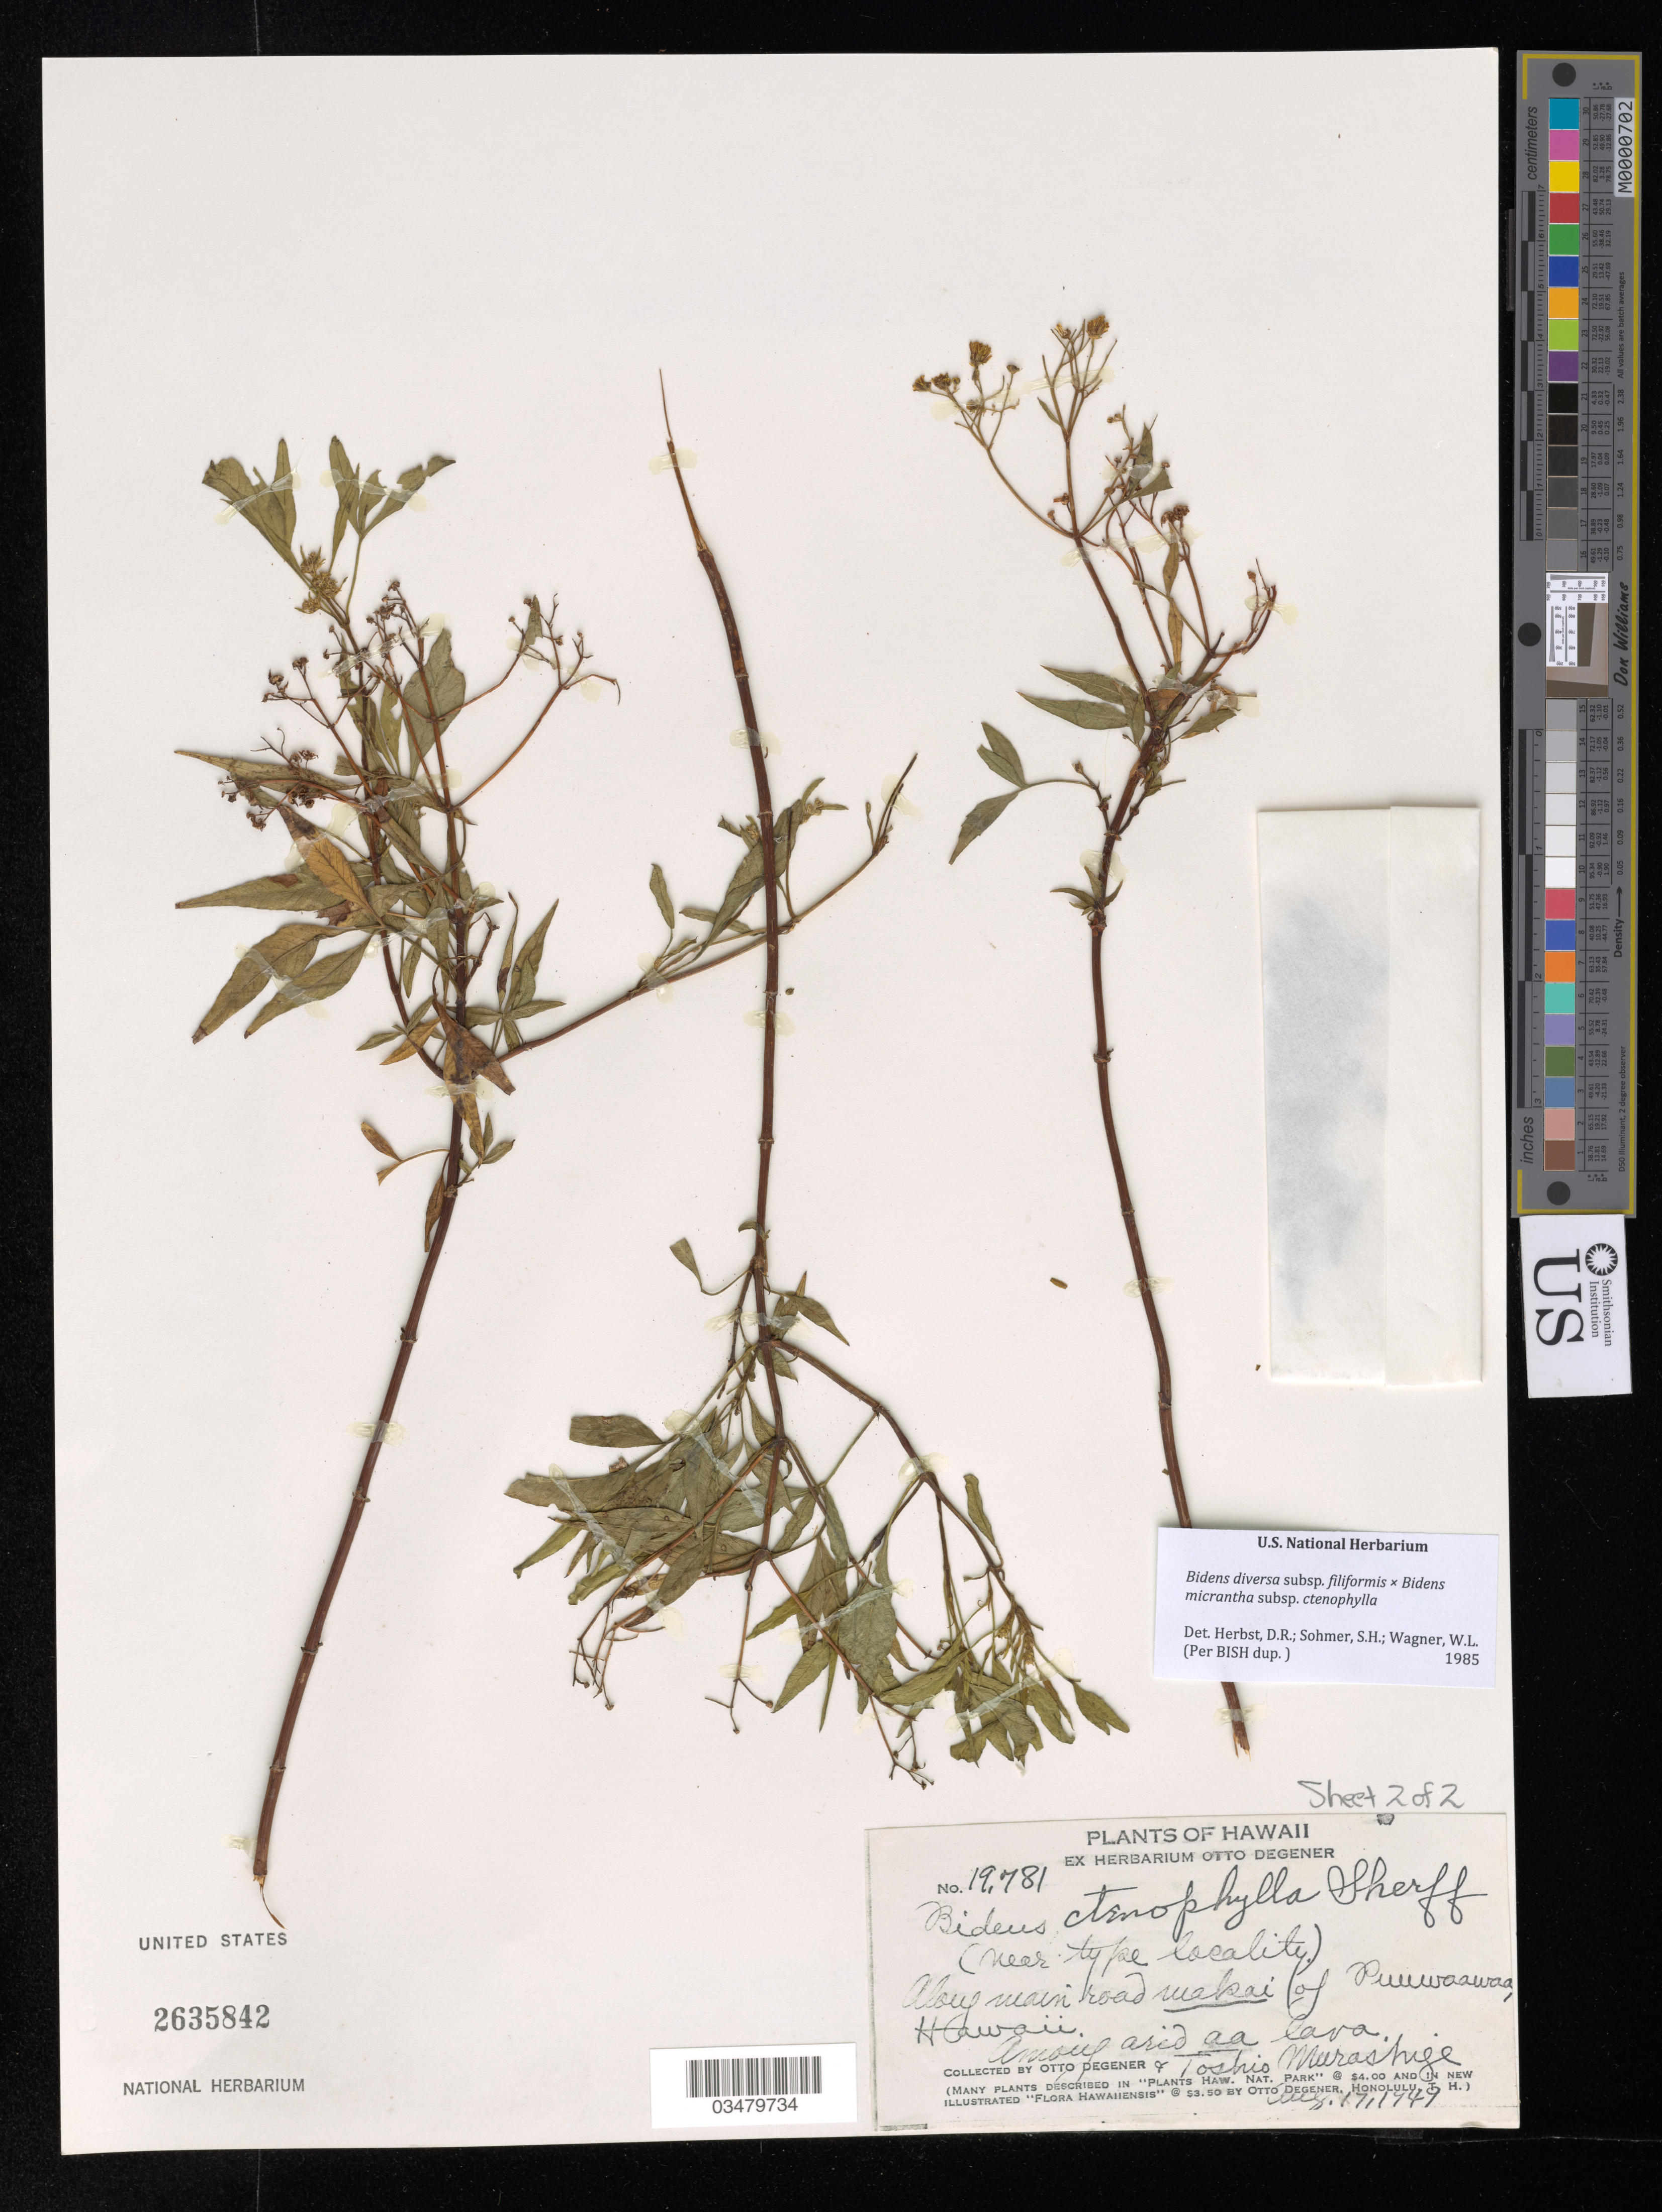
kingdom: Plantae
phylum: Tracheophyta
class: Magnoliopsida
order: Asterales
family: Asteraceae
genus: Bidens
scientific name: Bidens diversa subsp. filiformis x B. micrantha subsp. ctenophylla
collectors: O. Degener & T. Murashige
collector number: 19781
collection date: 1949-08-17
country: United States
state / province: Hawaii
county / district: Hawaii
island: Hawaii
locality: Along main road makai of Puu Waawaa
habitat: Roadside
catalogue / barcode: US 2635842